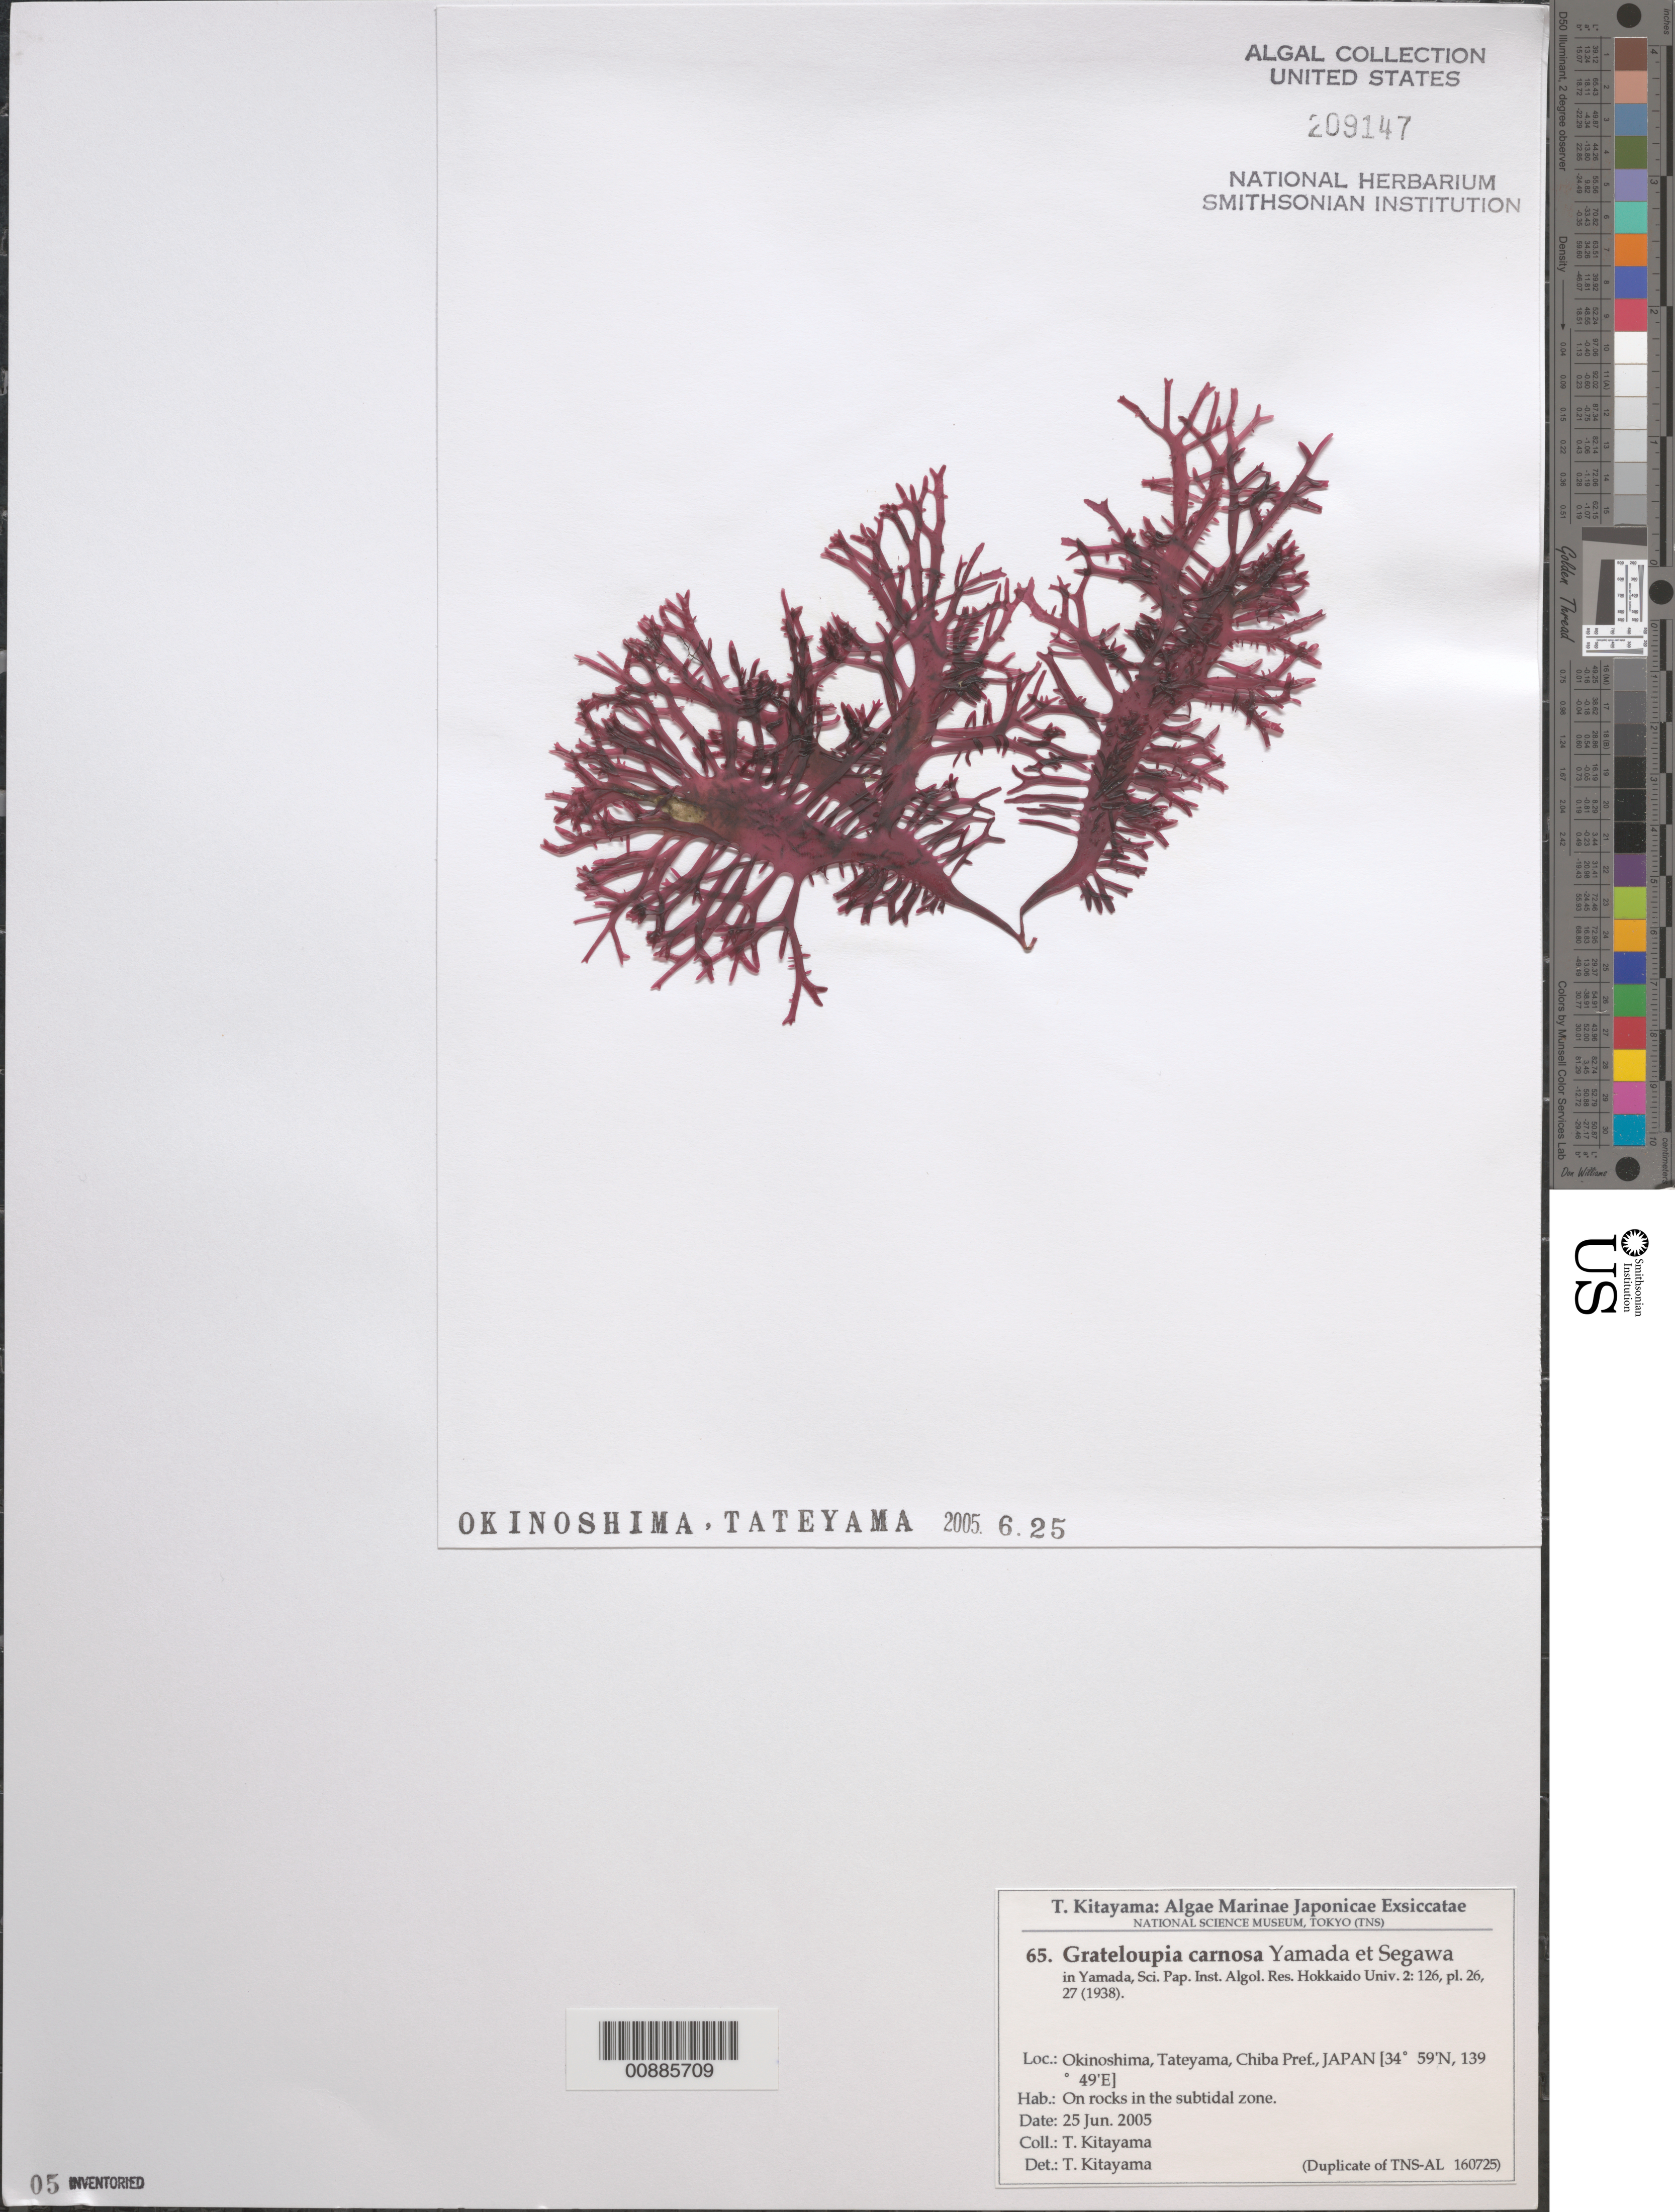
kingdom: Plantae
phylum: Rhodophyta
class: Florideophyceae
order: Halymeniales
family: Halymeniaceae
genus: Grateloupia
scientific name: Grateloupia carnosa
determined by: Kitayama, T.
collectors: T. Kitayama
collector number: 65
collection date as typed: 25 Jun 2005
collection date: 2005-06-25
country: Japan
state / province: Tiba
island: Honshu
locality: Okinoshima, Tateyama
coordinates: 34 59' N, 139 49' E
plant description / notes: Kitayama, T., Algae Marinae Japonicae Exsiccatae, Fasc. III (Nos. 51-75)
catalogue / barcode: US 209147